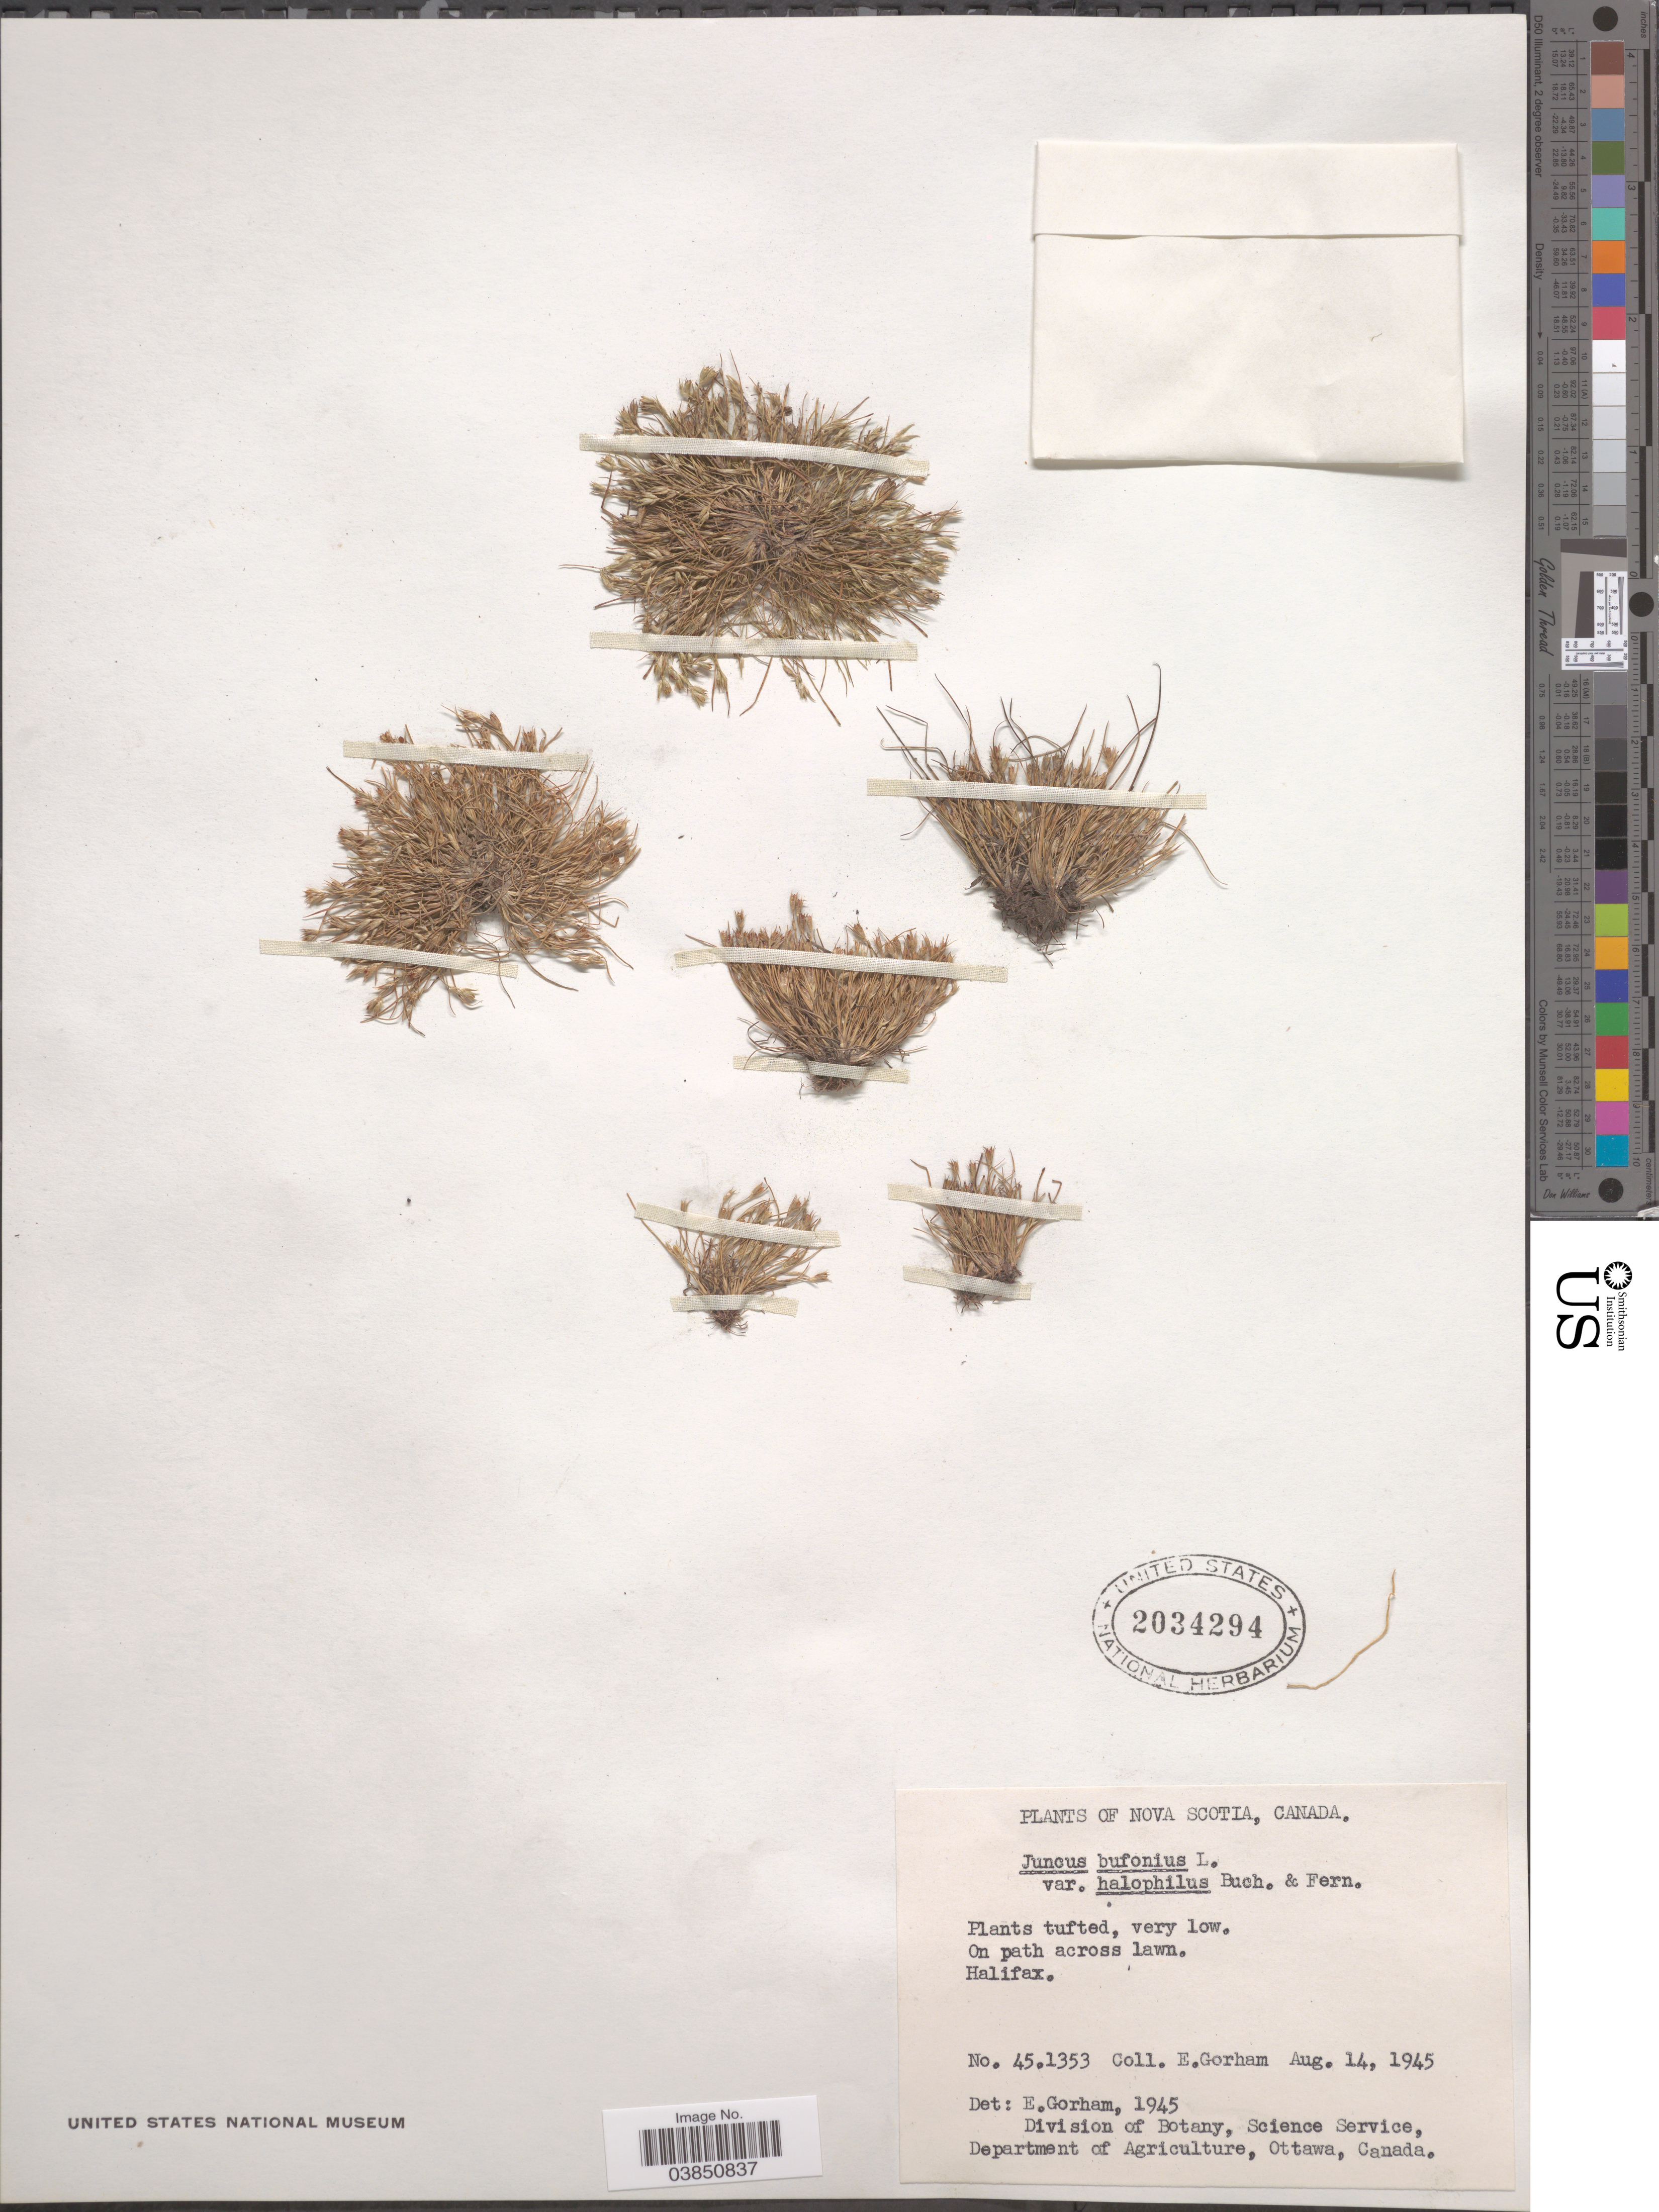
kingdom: Plantae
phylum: Tracheophyta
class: Liliopsida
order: Poales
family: Juncaceae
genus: Juncus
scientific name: Juncus bufonius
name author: L.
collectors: E. Gorham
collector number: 451353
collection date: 1945-08-14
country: Canada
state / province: Nova Scotia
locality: Halifax.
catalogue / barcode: US 2034294